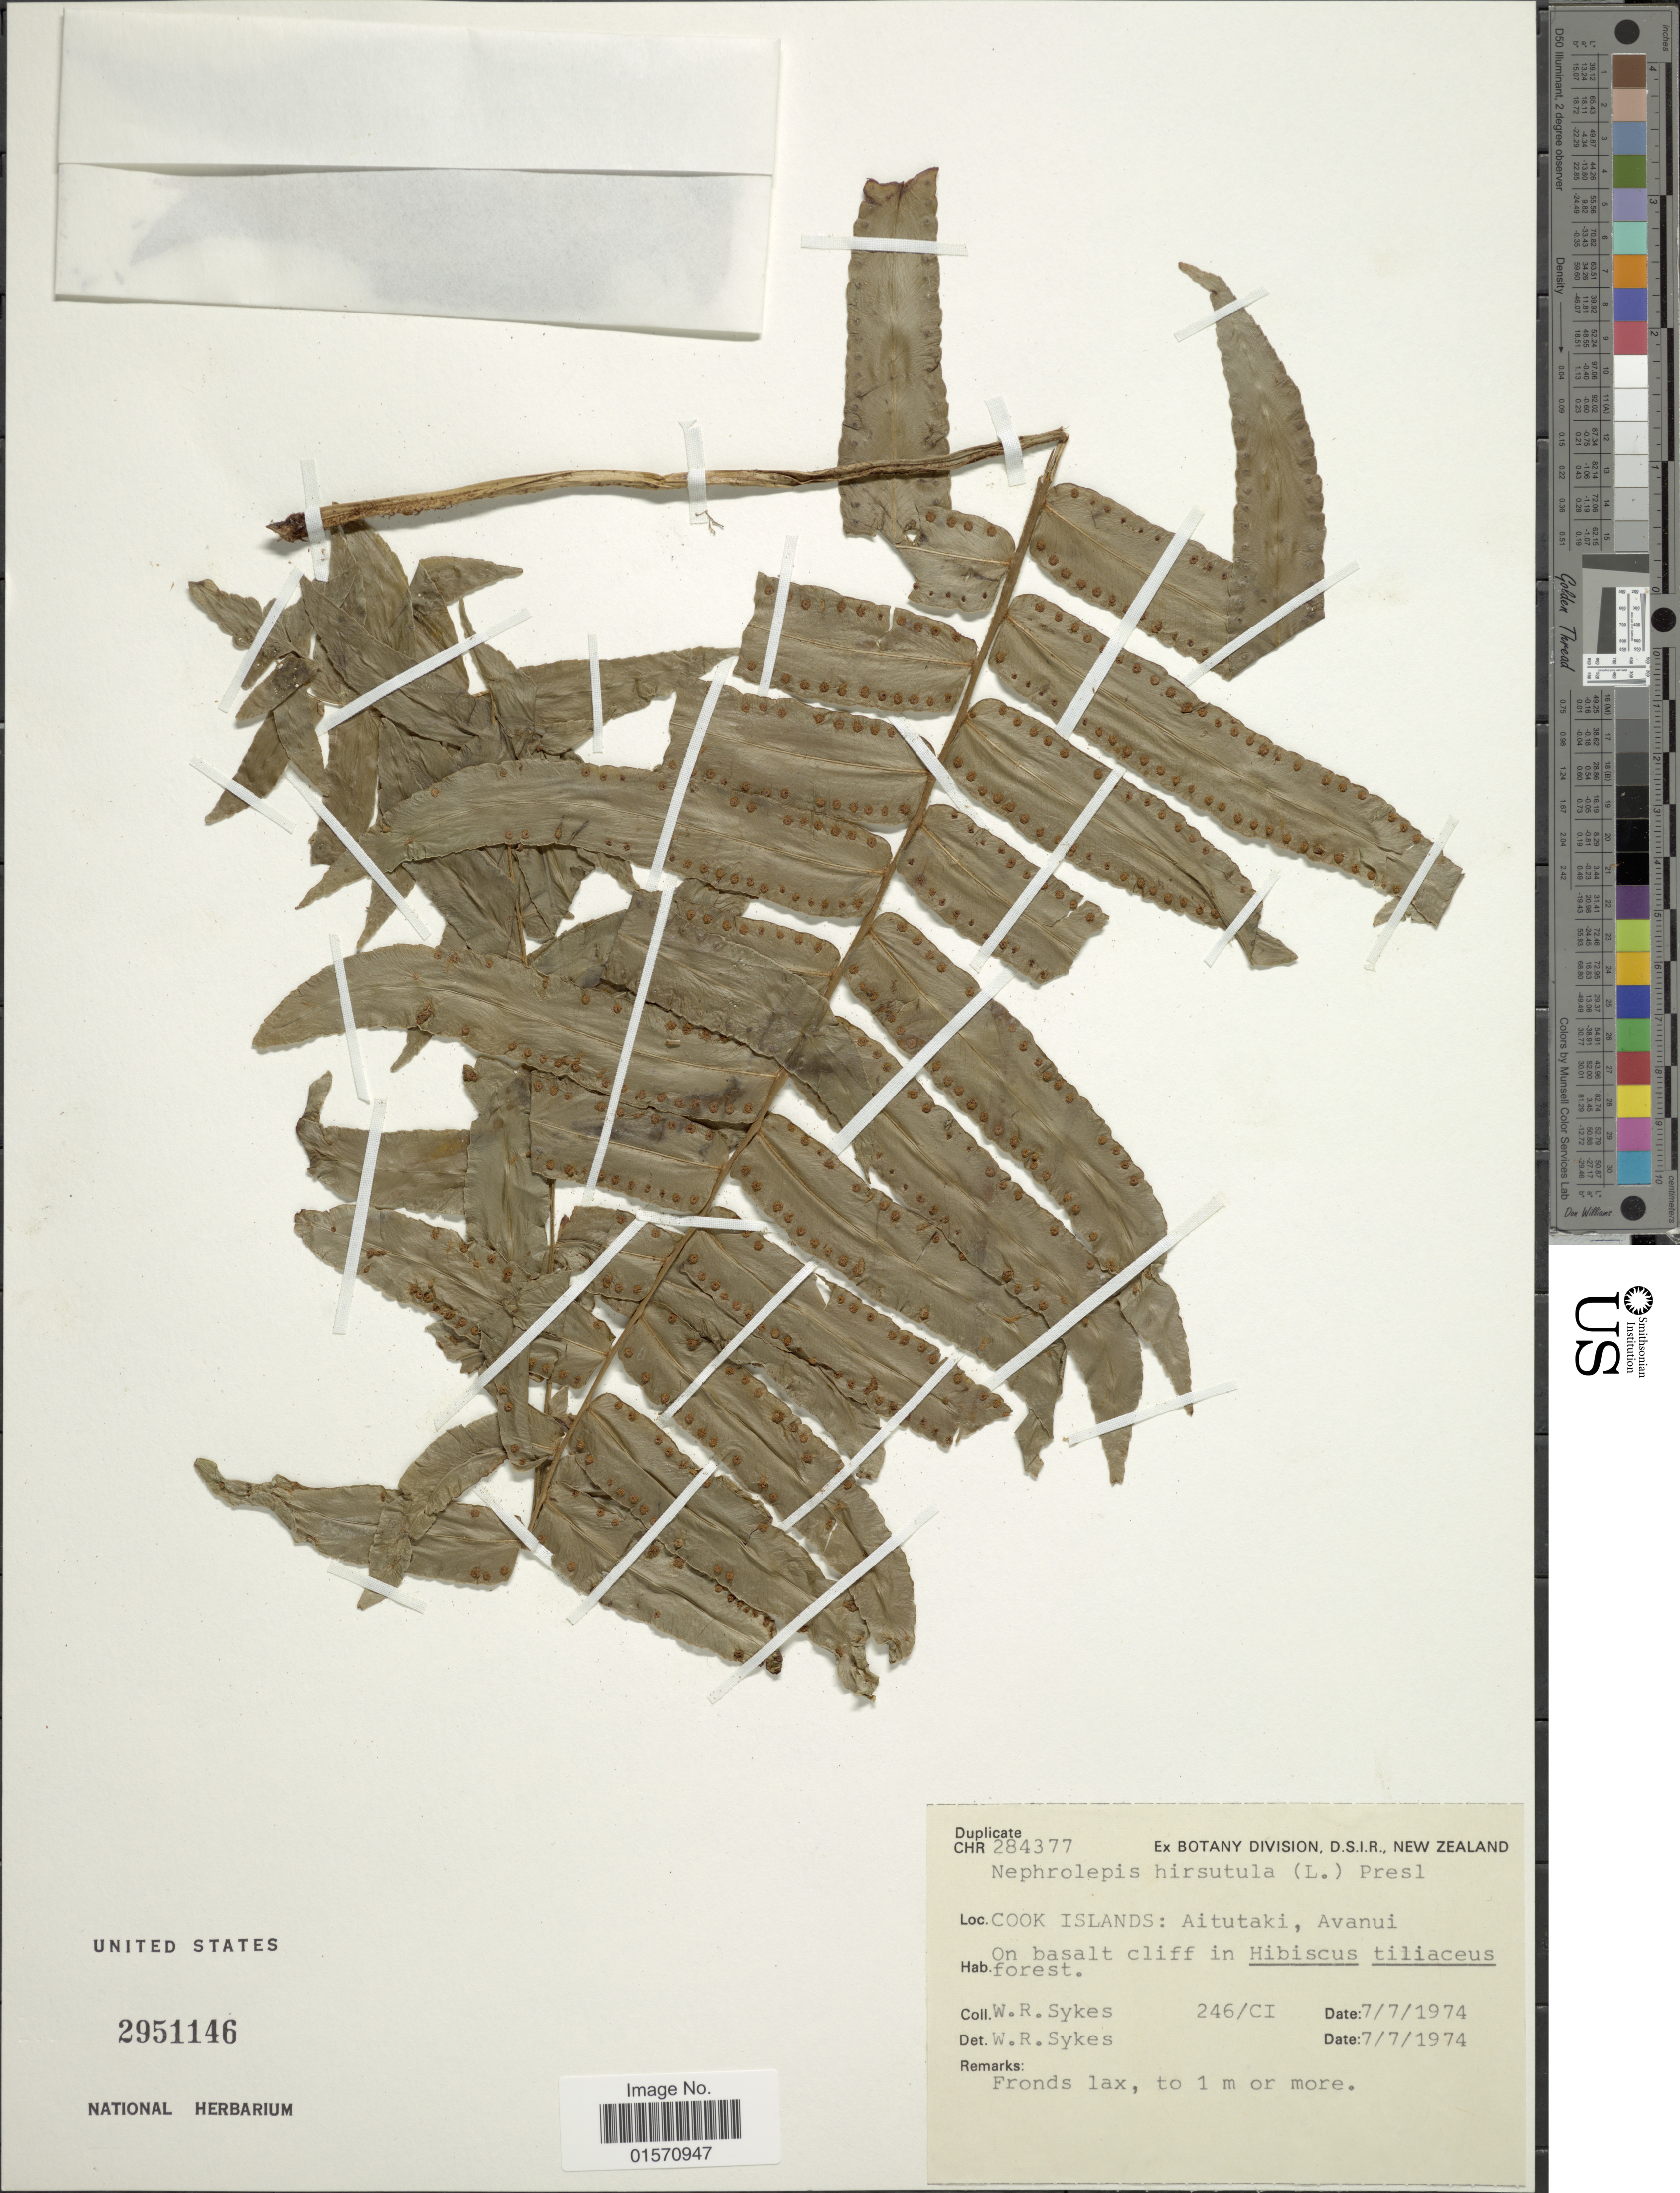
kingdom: Plantae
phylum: Tracheophyta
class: Polypodiopsida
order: Polypodiales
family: Nephrolepidaceae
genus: Nephrolepis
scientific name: Nephrolepis hirsutula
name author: (G. Forst.) C. Presl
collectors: W. R. Sykes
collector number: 246/CI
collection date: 1974-07-07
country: Cook Islands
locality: Aitutaki, Avanui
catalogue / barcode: US 2951146